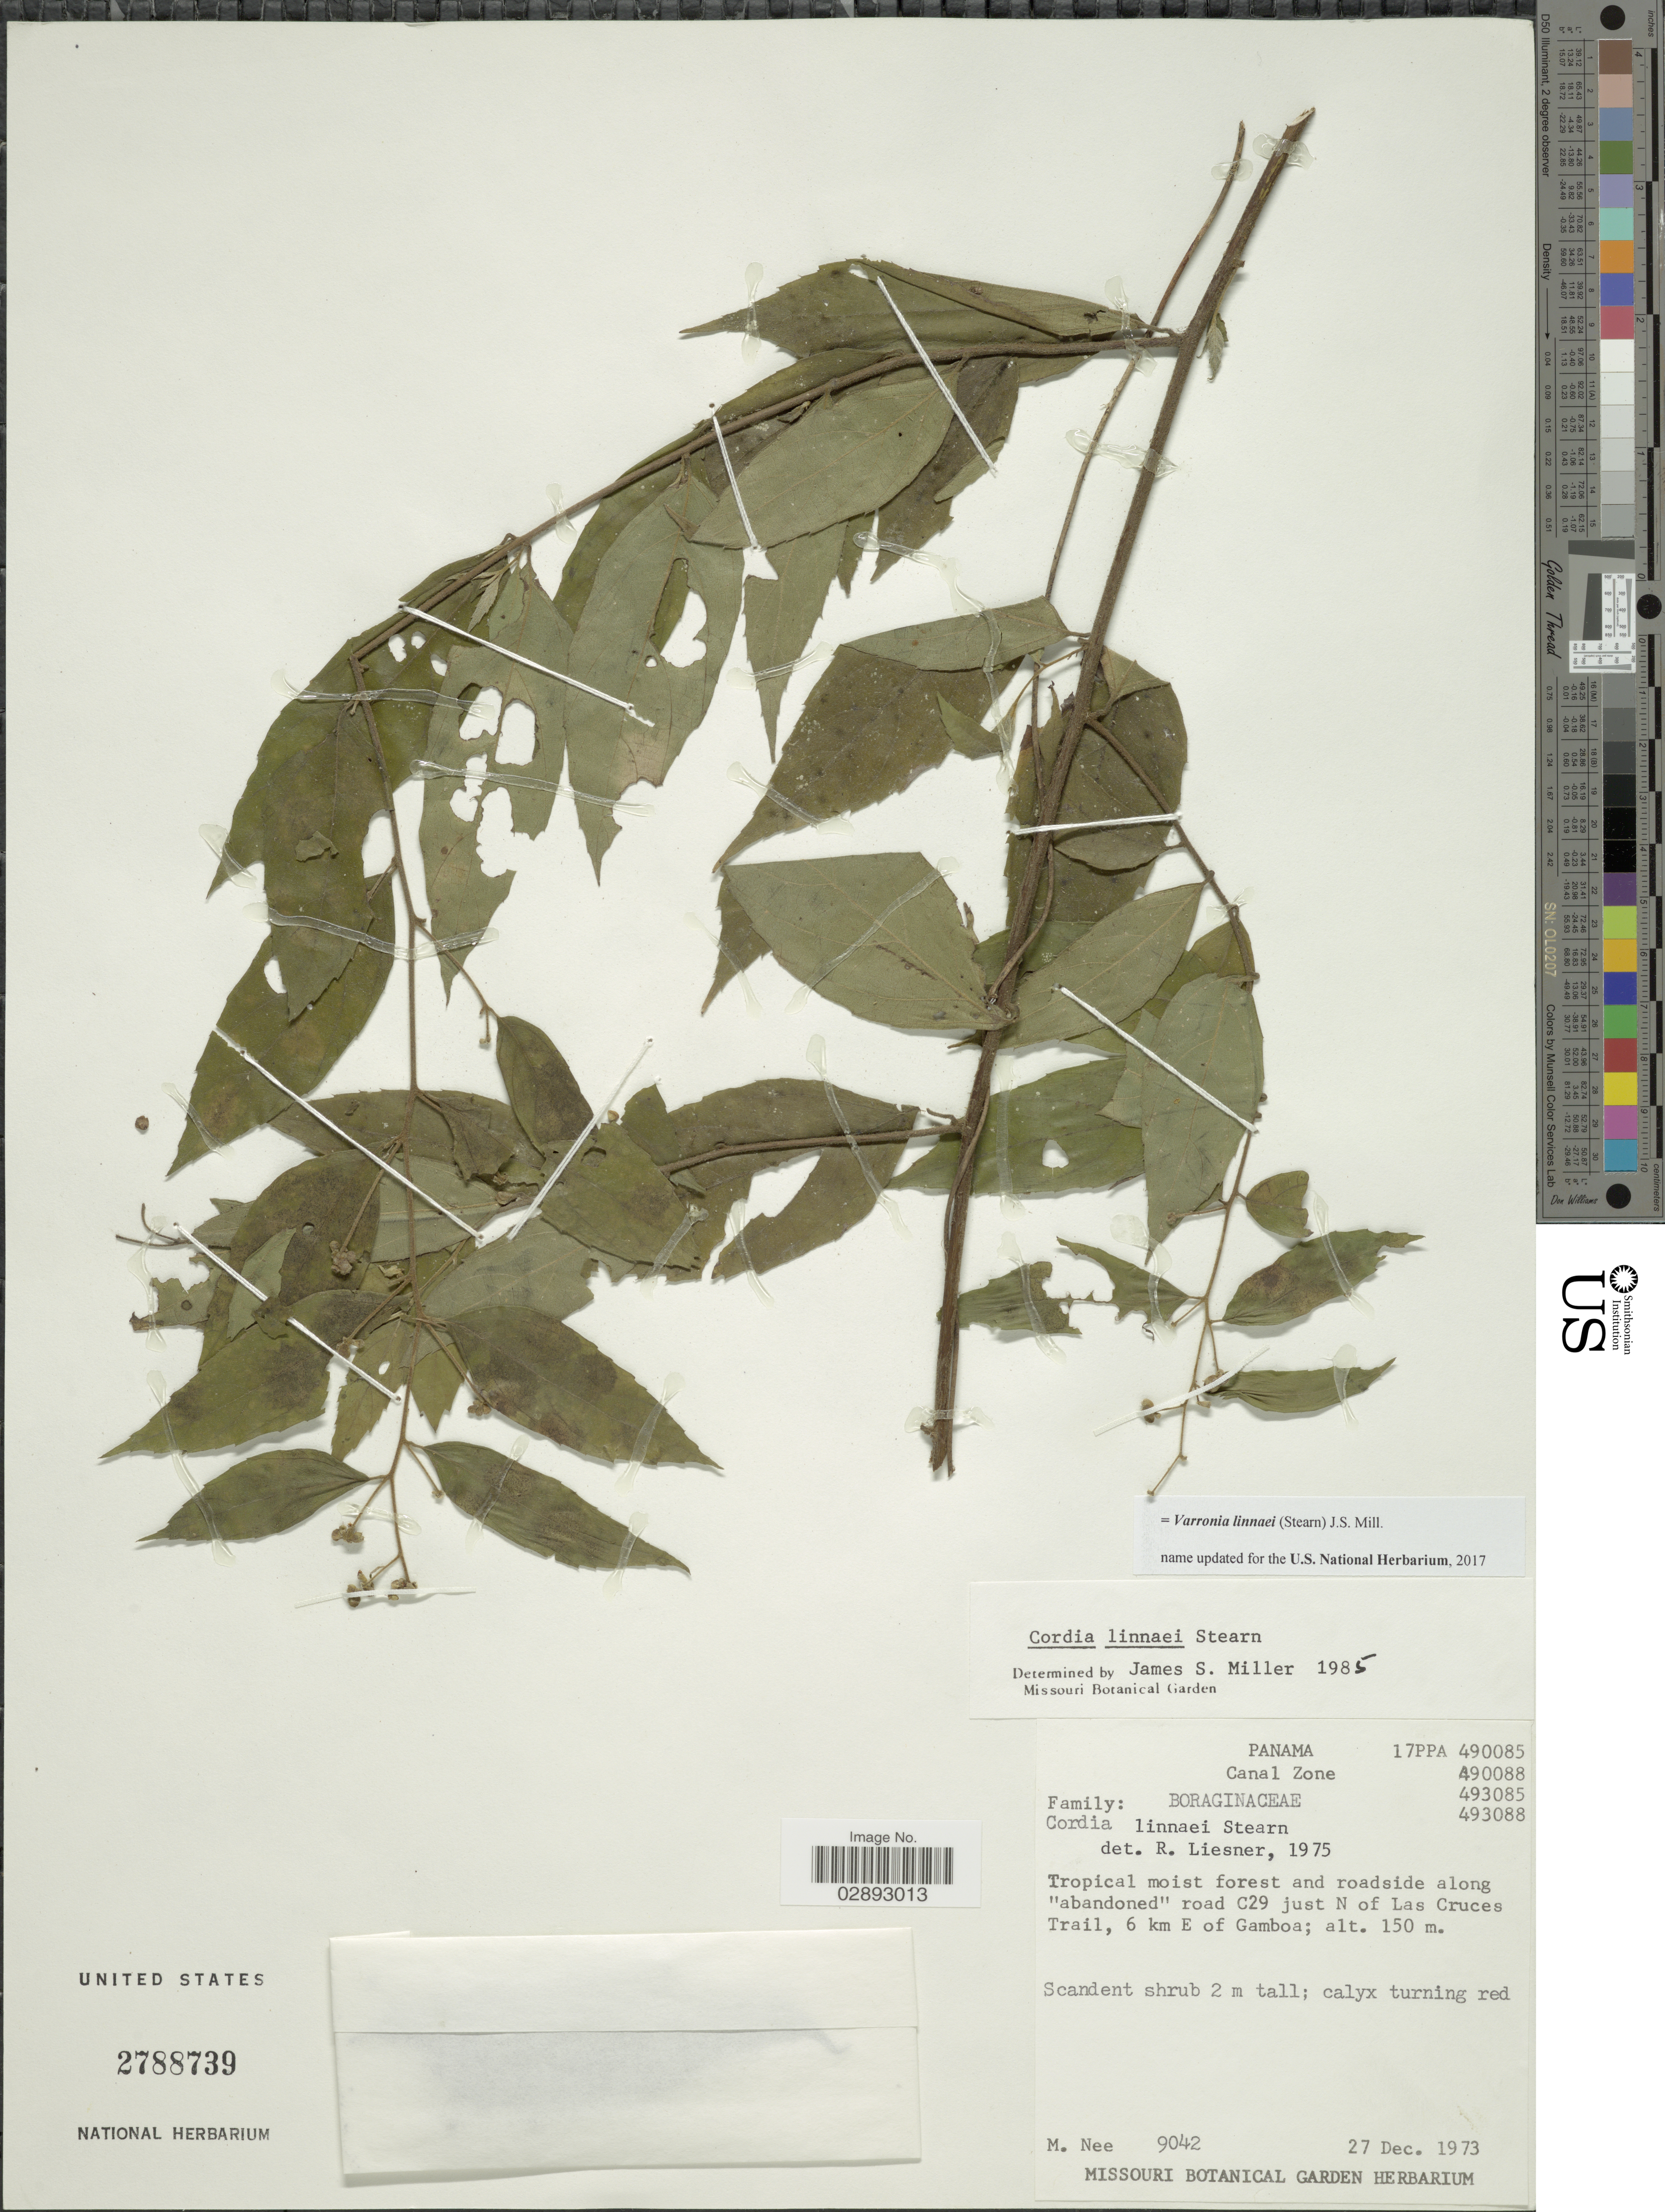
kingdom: Plantae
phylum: Tracheophyta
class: Magnoliopsida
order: Boraginales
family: Cordiaceae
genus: Varronia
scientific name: Varronia linnaei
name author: (Stearn) J.S. Mill.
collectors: M. Nee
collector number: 9042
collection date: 1973-12-27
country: Panama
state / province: Colón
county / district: Canal Zone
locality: Canal Zone. Tropical moist forest and roadside along "abandoned" road C29 just N of Las Cruces Trail, 6 km E of Gamboa.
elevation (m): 150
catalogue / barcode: US 2788739